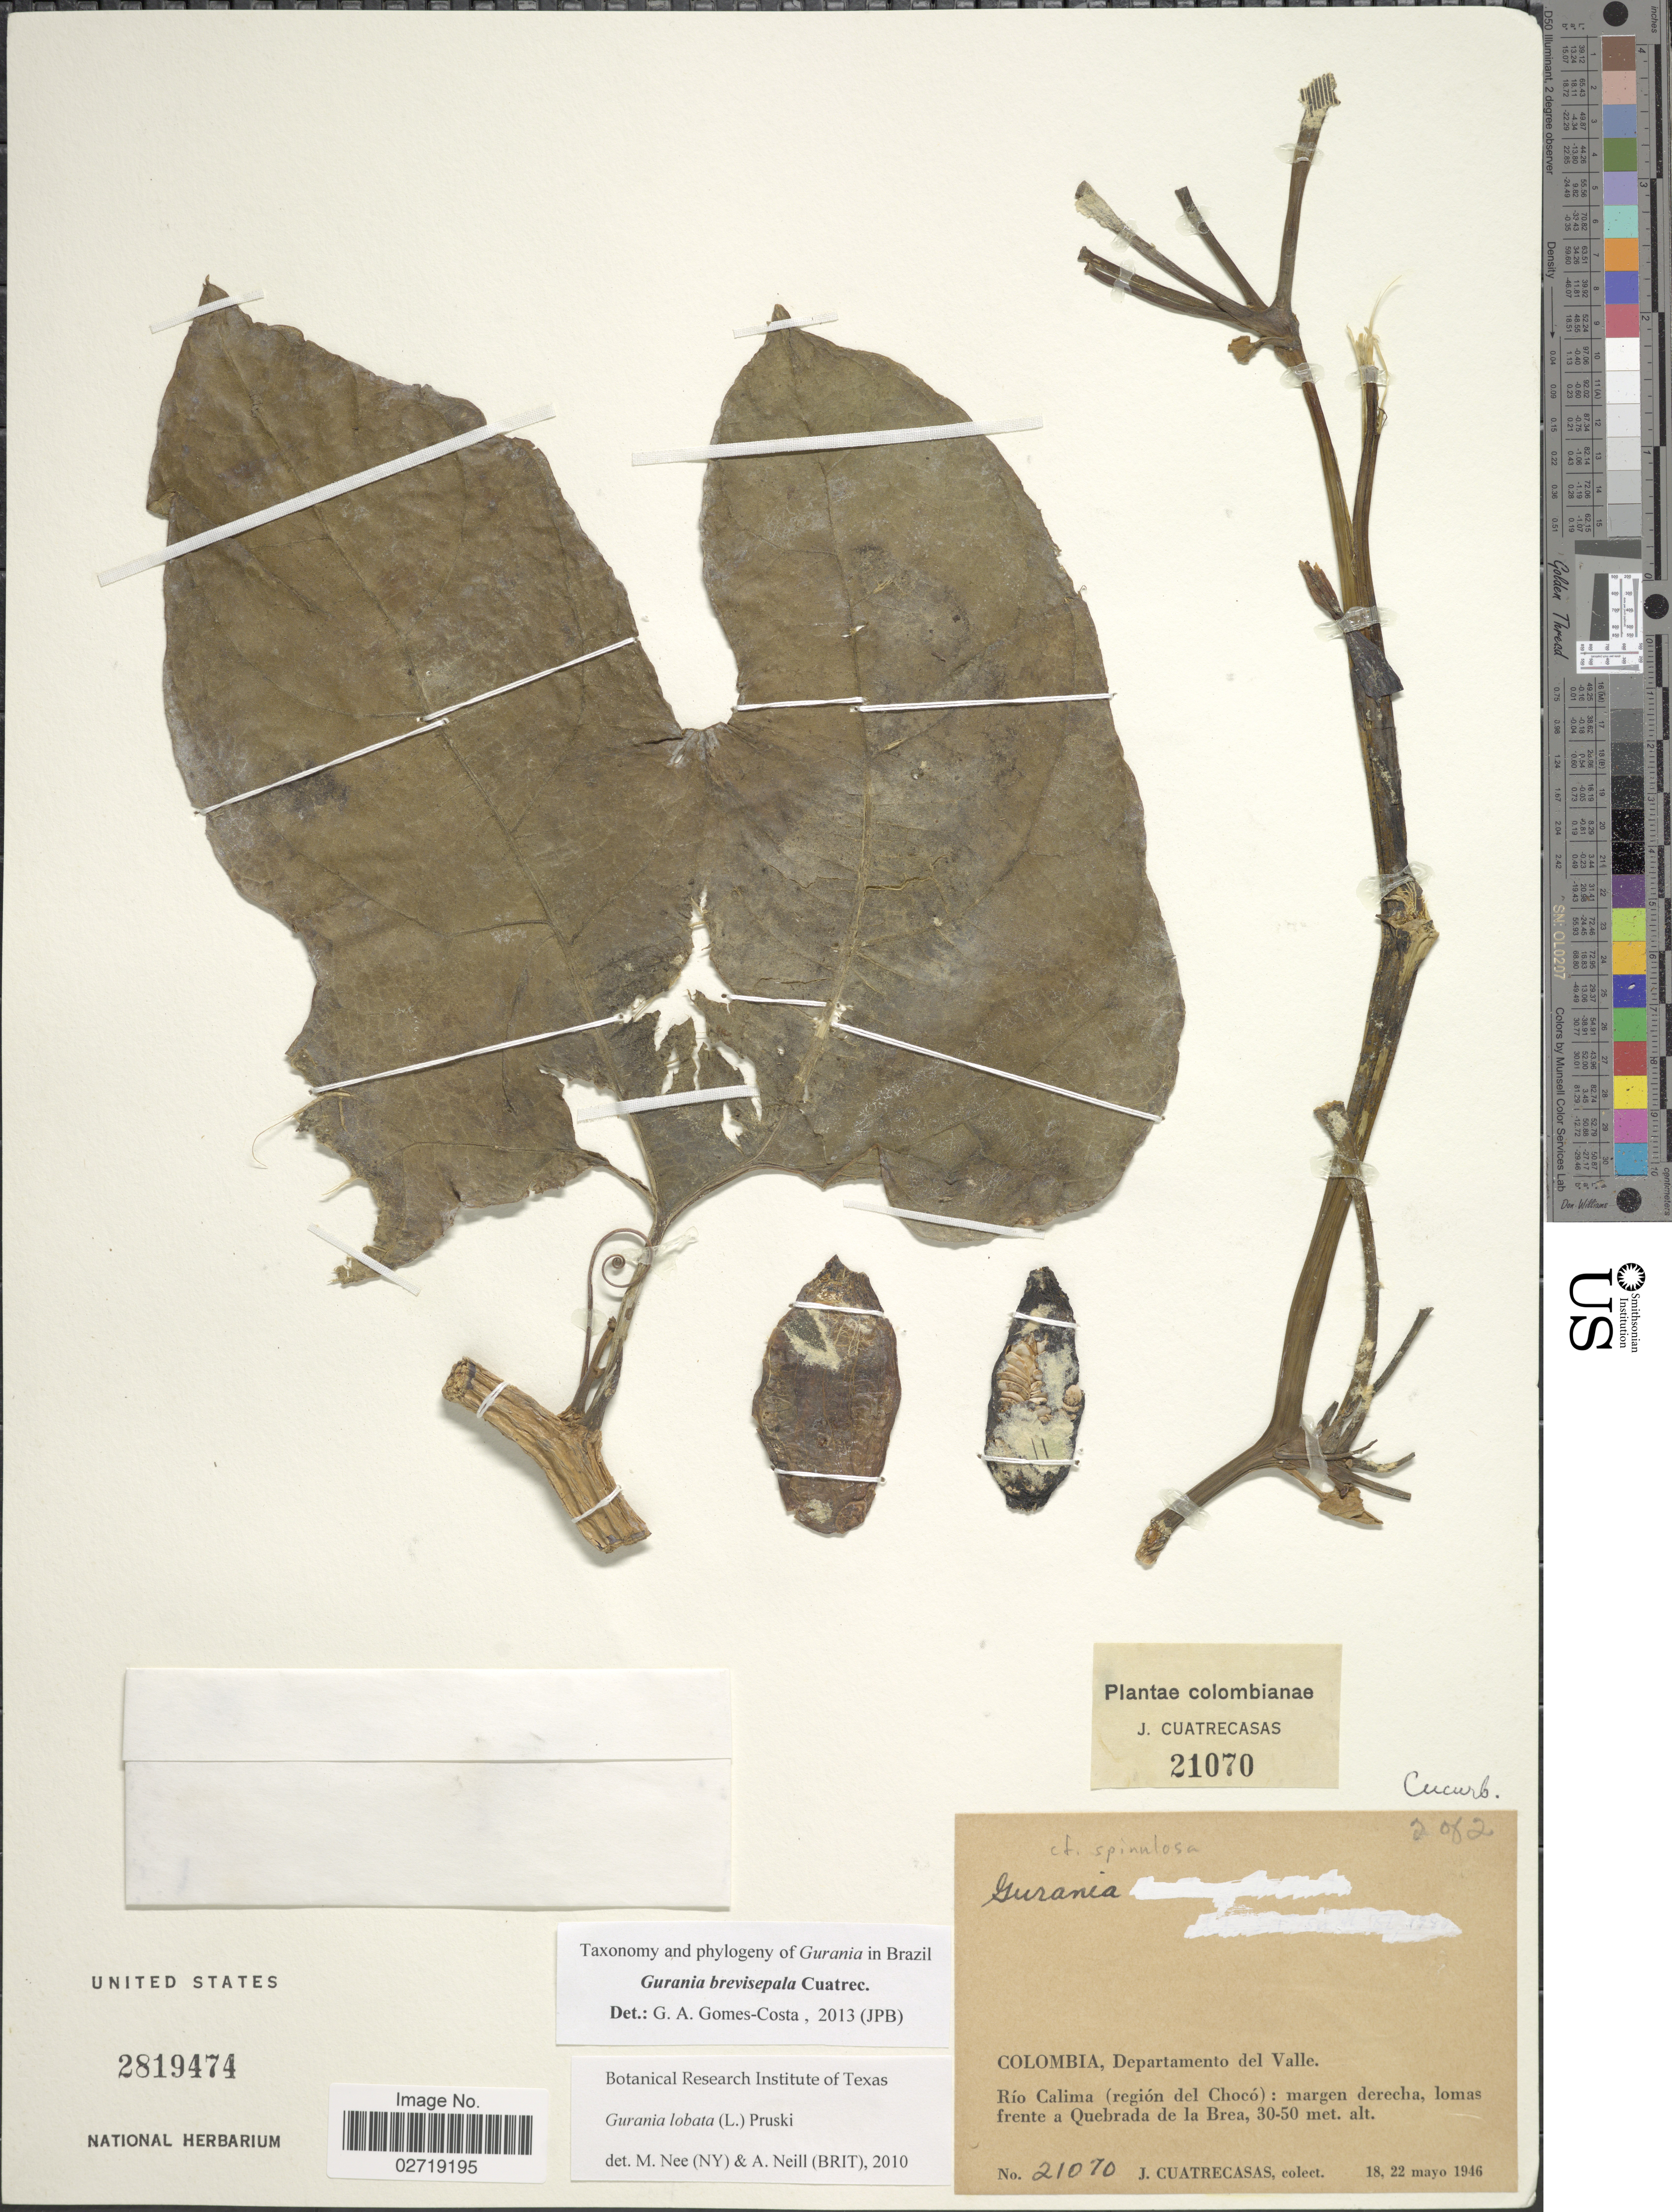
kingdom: Plantae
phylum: Tracheophyta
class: Magnoliopsida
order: Cucurbitales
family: Cucurbitaceae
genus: Gurania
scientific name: Gurania brevisepala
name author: Cuatrec.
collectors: J. Cuatrecasas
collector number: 21070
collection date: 1946-05-18/1946-05-22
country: Colombia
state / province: Valle del Cauca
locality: Departamento del Valle. Rio Calima (region del Choco): margen derecha, lomas frente a Quebrada de la Brea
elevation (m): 30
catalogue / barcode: US 2819474